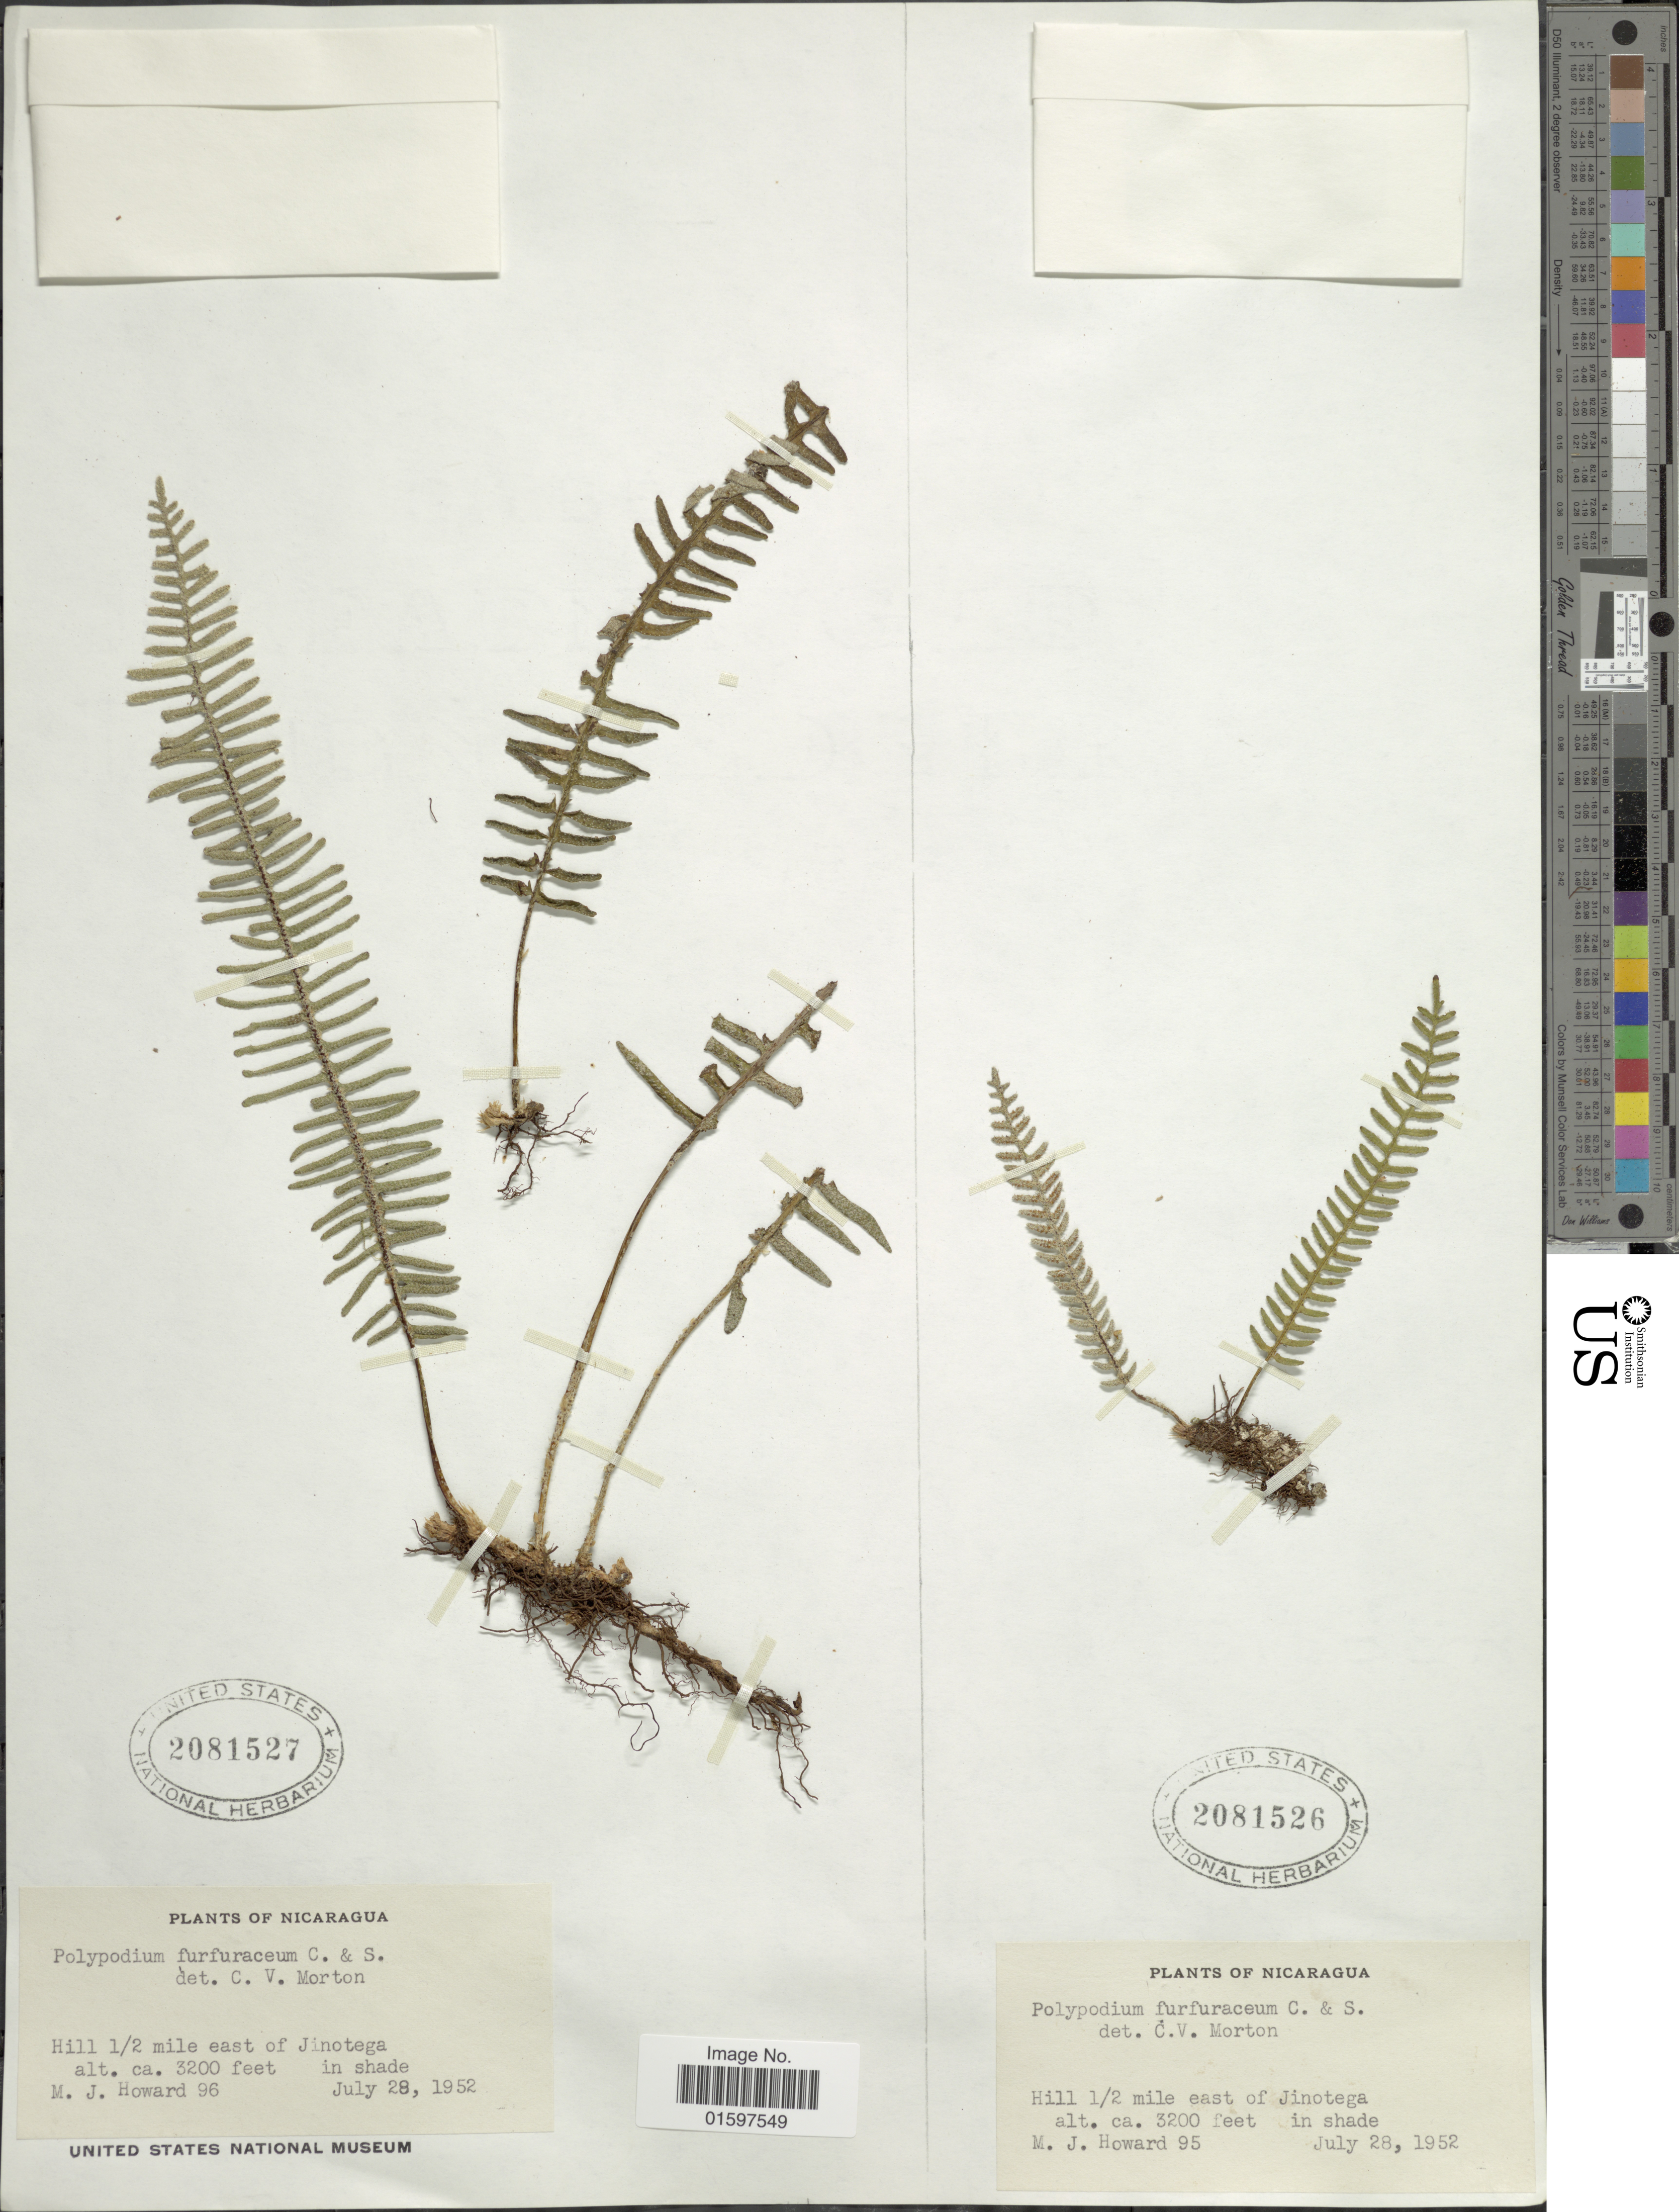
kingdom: Plantae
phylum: Tracheophyta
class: Polypodiopsida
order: Polypodiales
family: Polypodiaceae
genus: Pleopeltis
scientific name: Pleopeltis furfuracea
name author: (Schltdl. & Cham.) A.R. Sm. & Tejero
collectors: M. Howard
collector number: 96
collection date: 1952-07-28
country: Nicaragua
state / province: Jinotega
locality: Hill 1/2 mile east of Jinotega, in shade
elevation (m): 975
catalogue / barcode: US 2081527-2